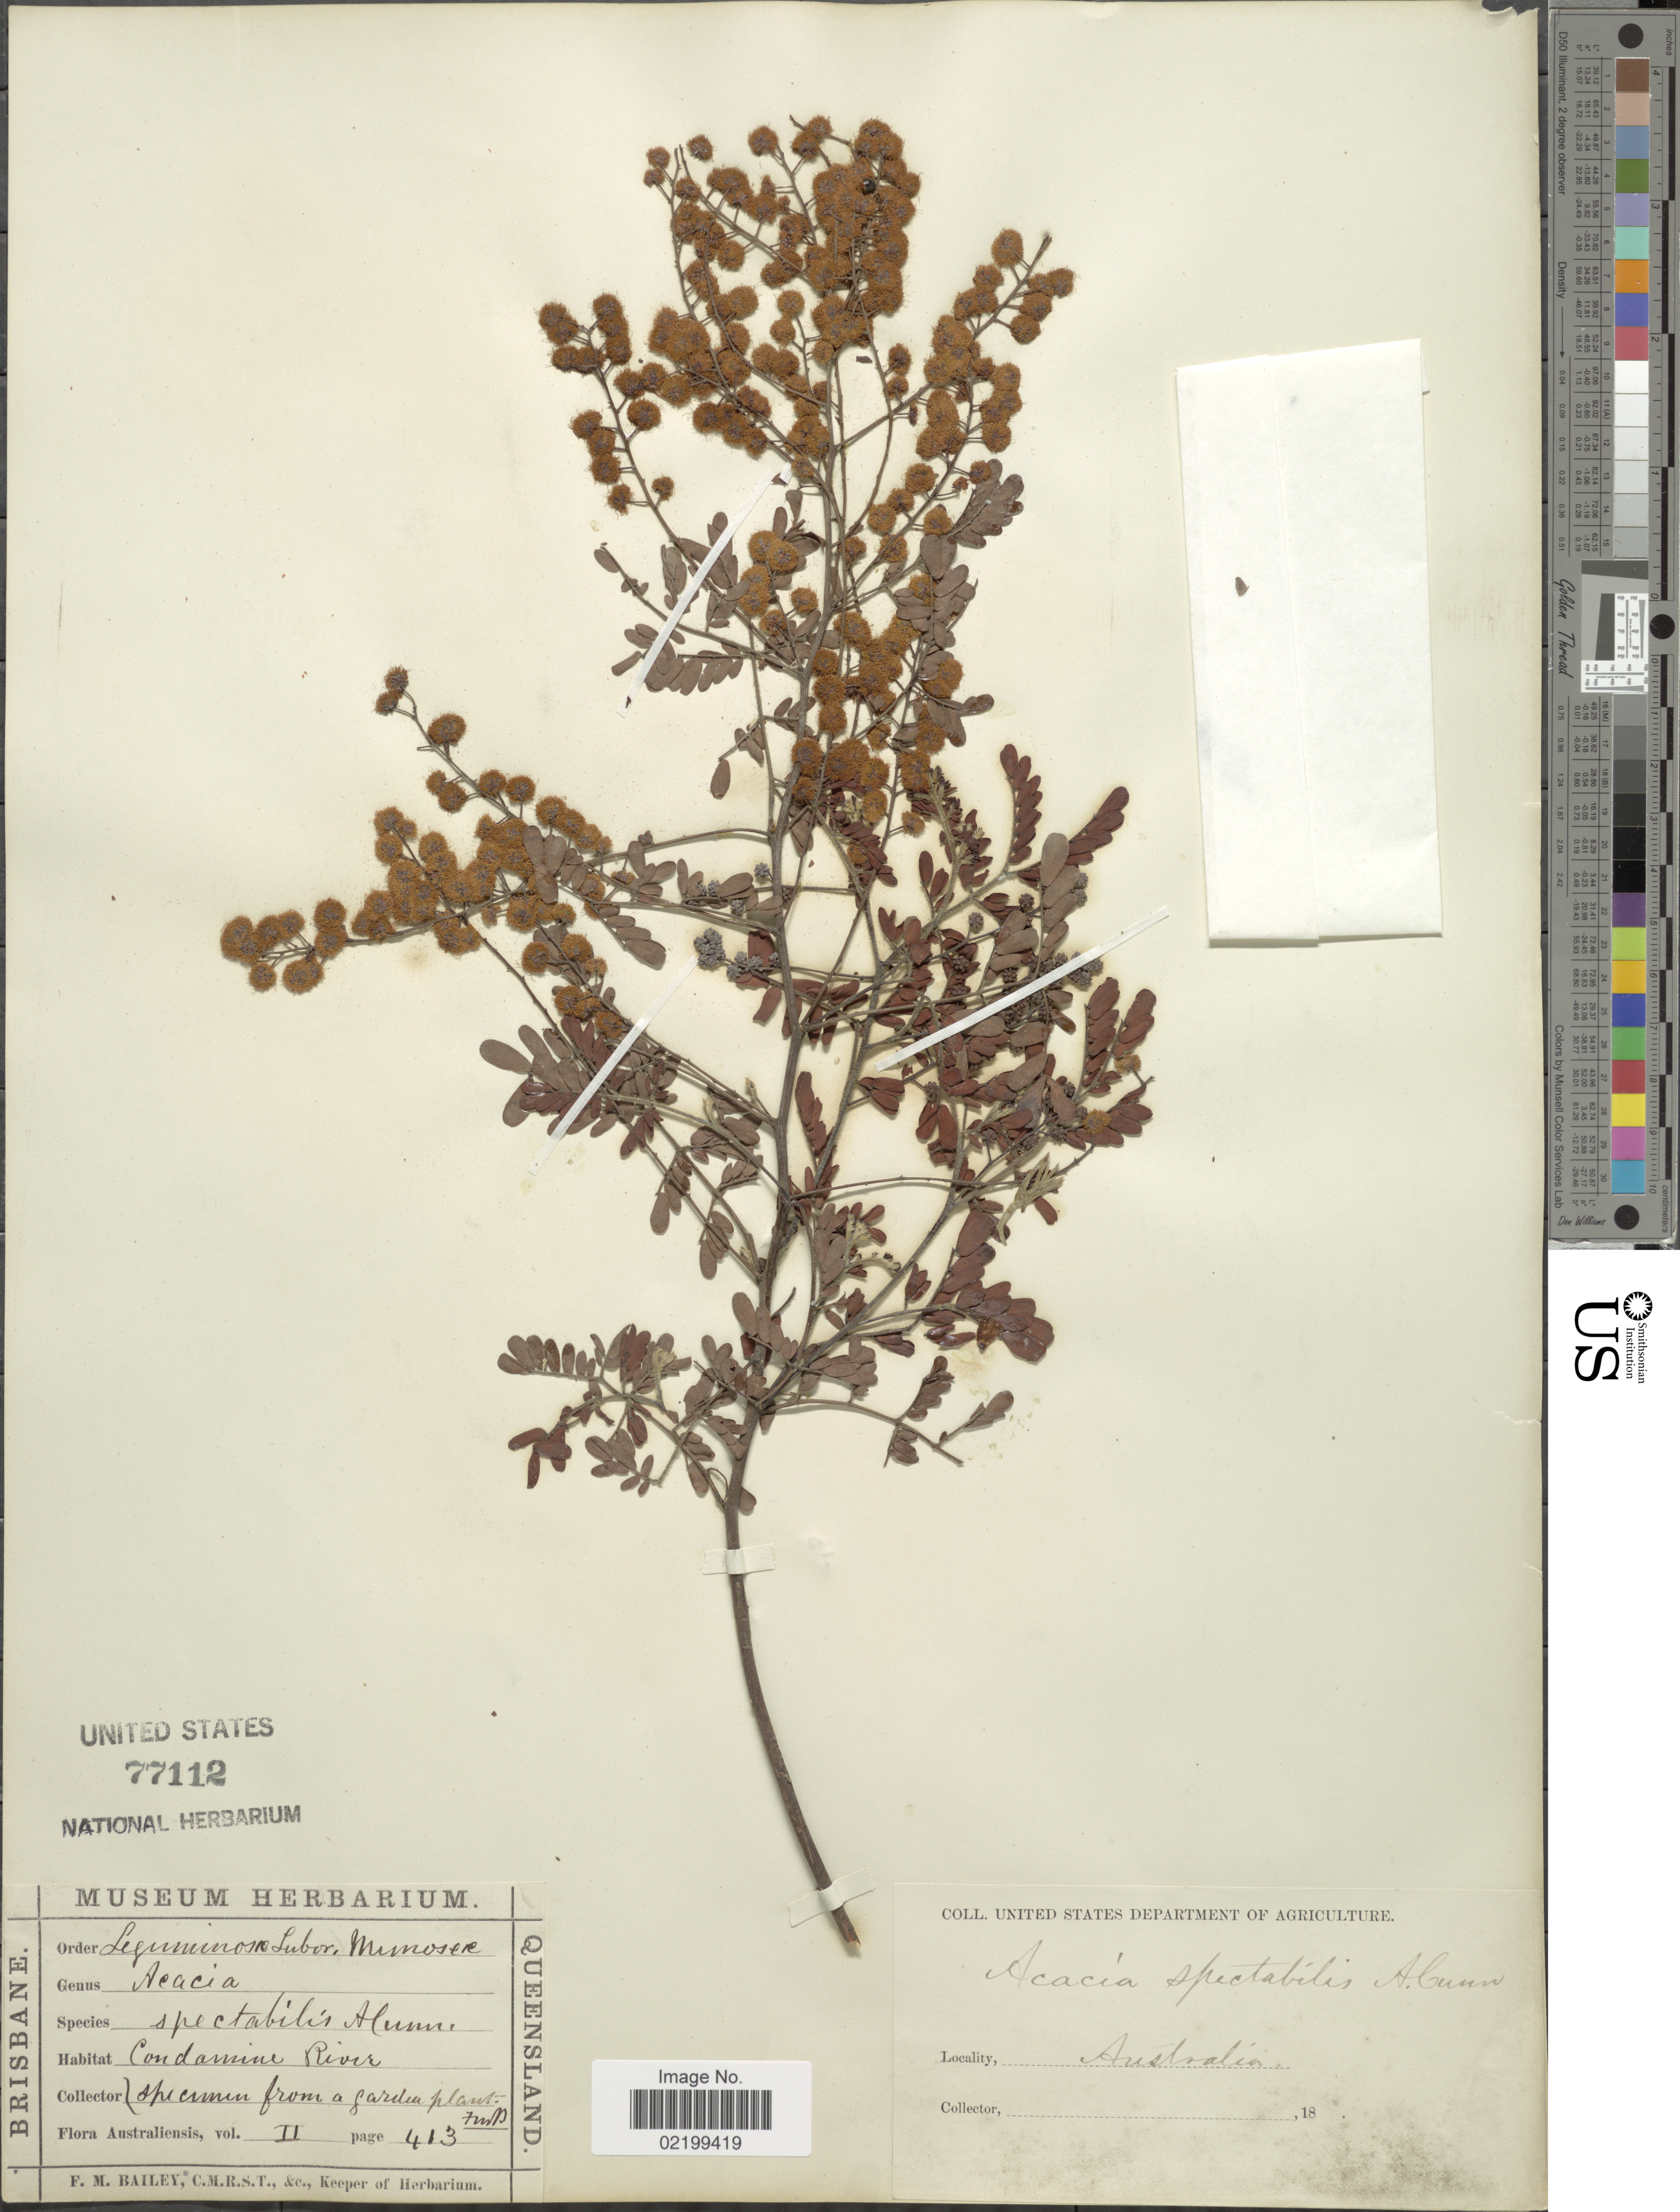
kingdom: Plantae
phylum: Tracheophyta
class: Magnoliopsida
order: Fabales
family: Fabaceae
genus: Acacia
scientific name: Acacia spectabilis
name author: Benth.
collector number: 413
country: Australia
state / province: Queensland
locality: Condamine River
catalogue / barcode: US 77112